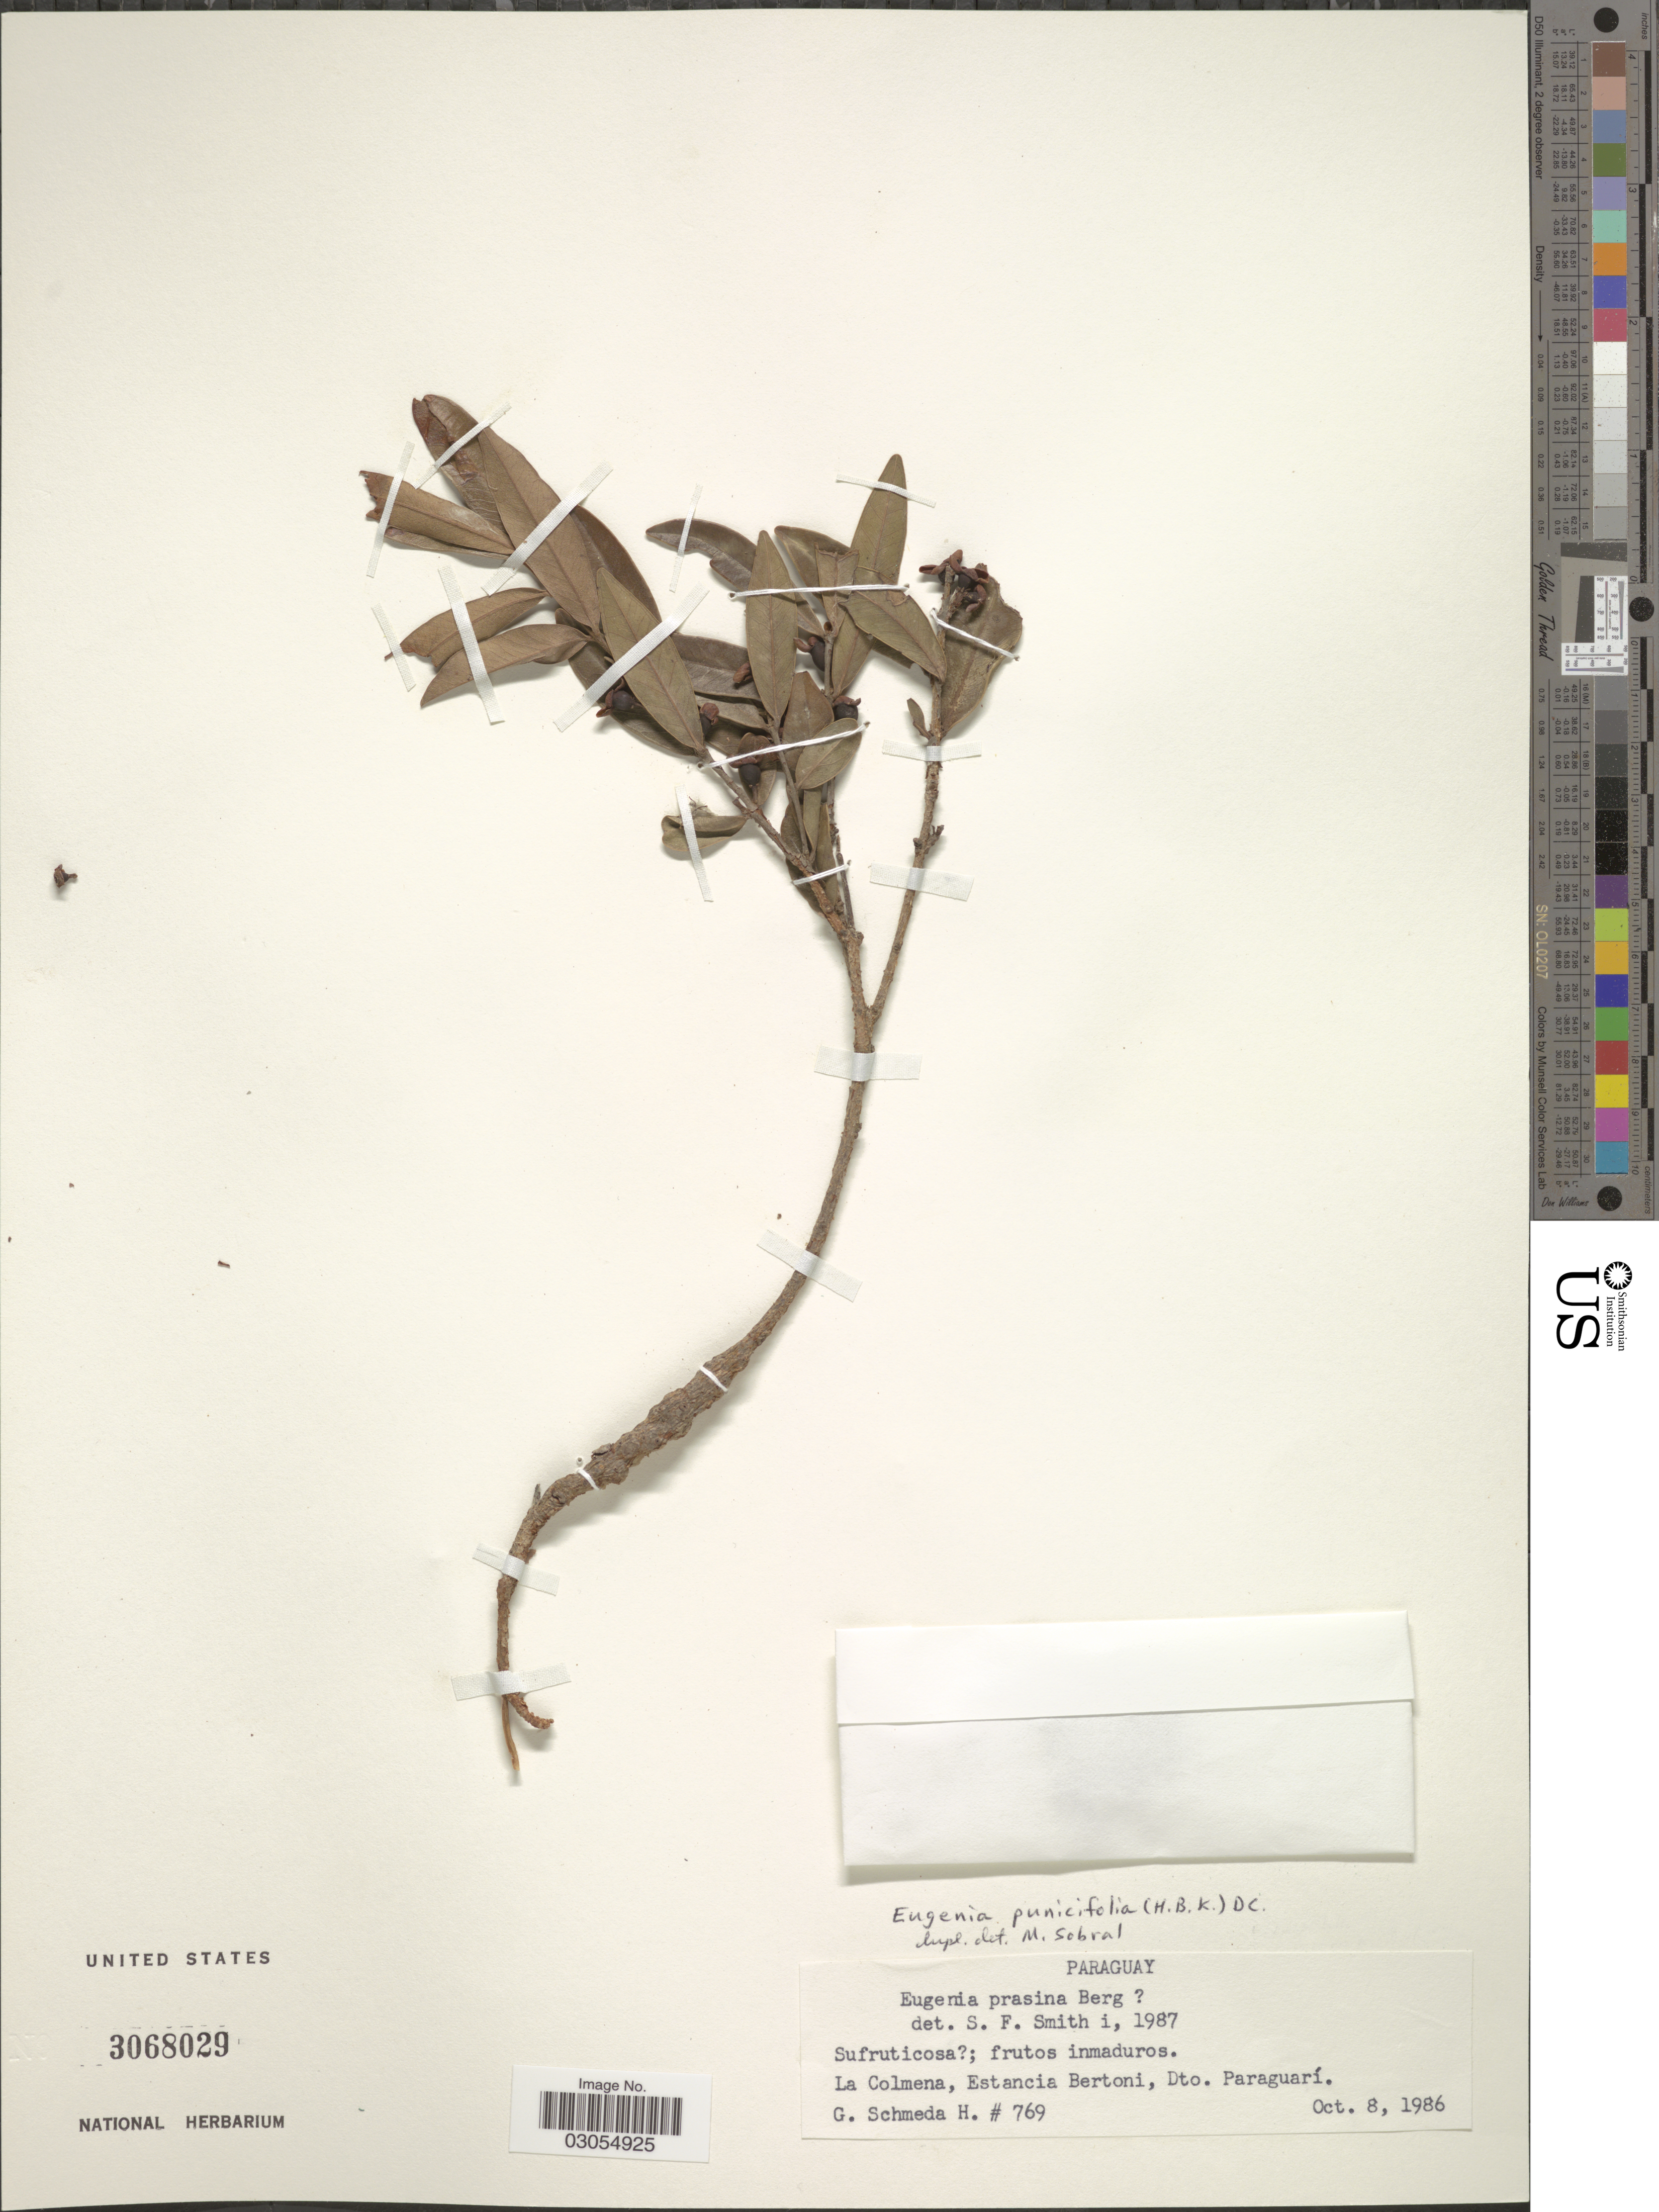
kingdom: Plantae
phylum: Tracheophyta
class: Magnoliopsida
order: Myrtales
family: Myrtaceae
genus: Eugenia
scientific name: Eugenia punicifolia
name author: (Kunth) DC.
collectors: G. Schmeda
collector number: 769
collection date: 1986-10-08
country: Paraguay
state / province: Paraguari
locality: La Colmena, Estancia Bertoni, Dto. Paraguarí.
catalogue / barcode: US 3068029